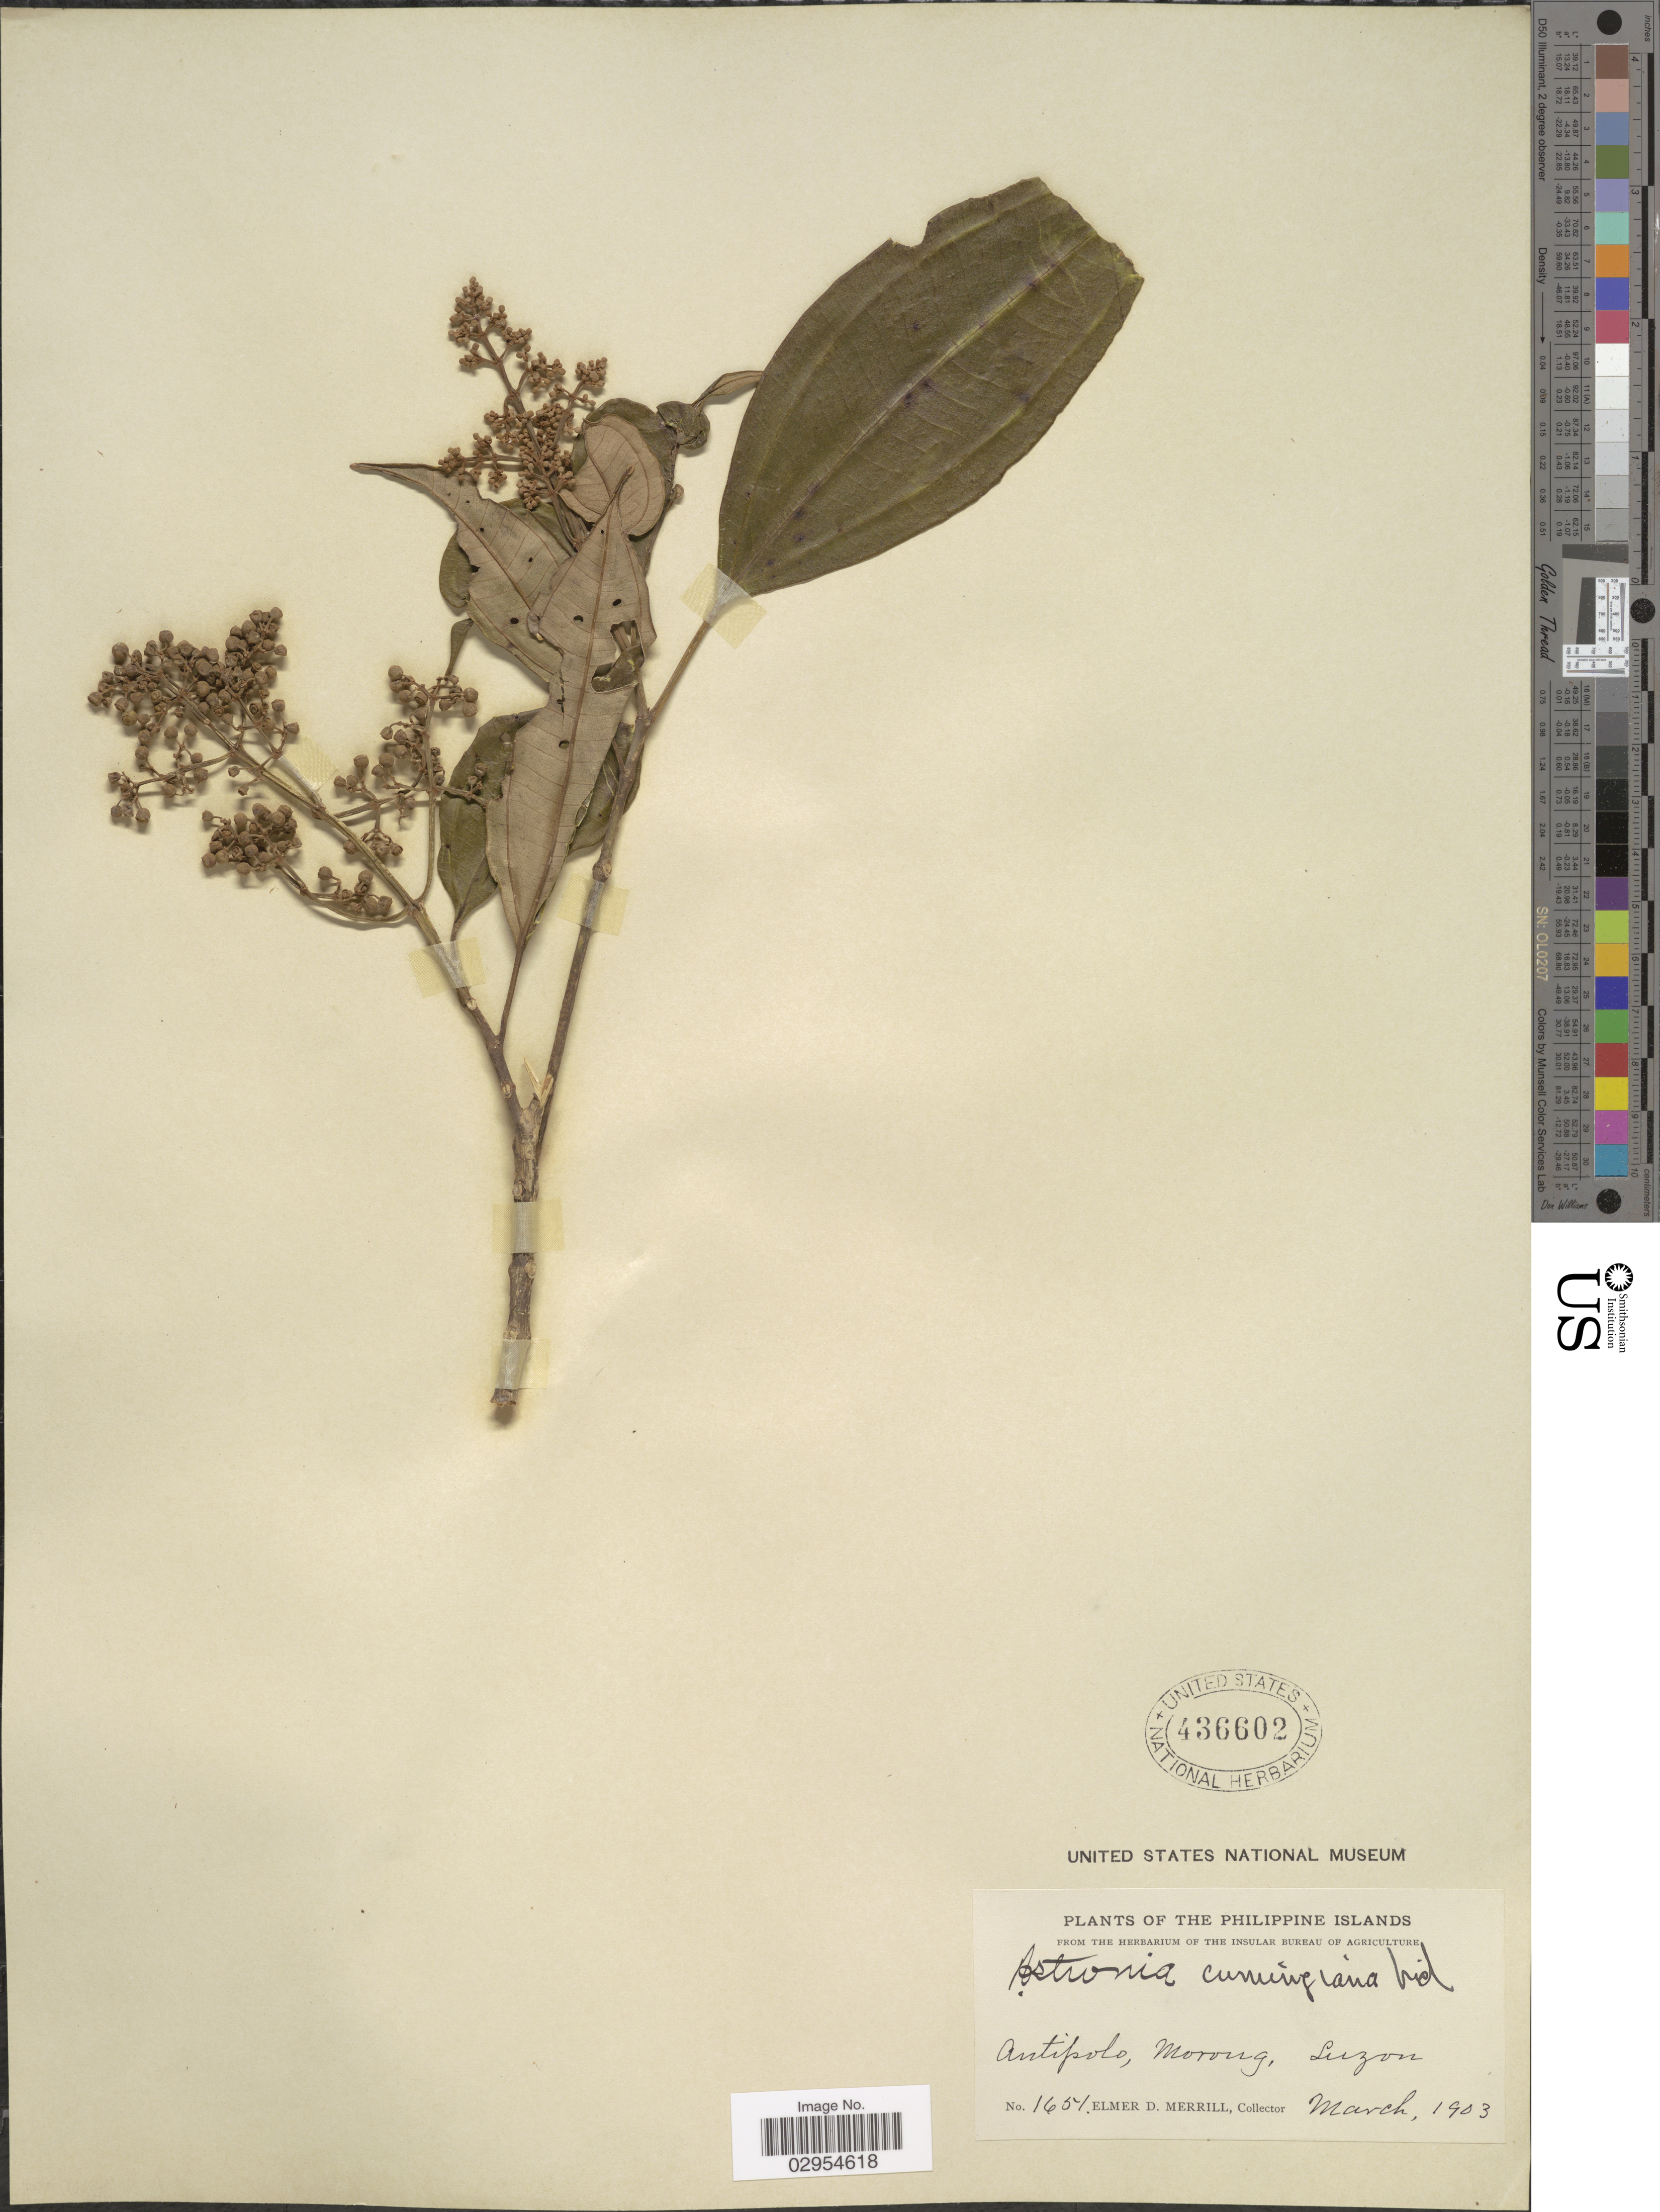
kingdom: Plantae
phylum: Tracheophyta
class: Magnoliopsida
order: Myrtales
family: Melastomataceae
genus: Astronia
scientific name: Astronia cumingiana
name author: S. Vidal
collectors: E. D. Merrill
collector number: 1651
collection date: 1903-03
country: Philippines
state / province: Central Luzon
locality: Antipolo, Morong, Luzon.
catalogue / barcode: US 436602